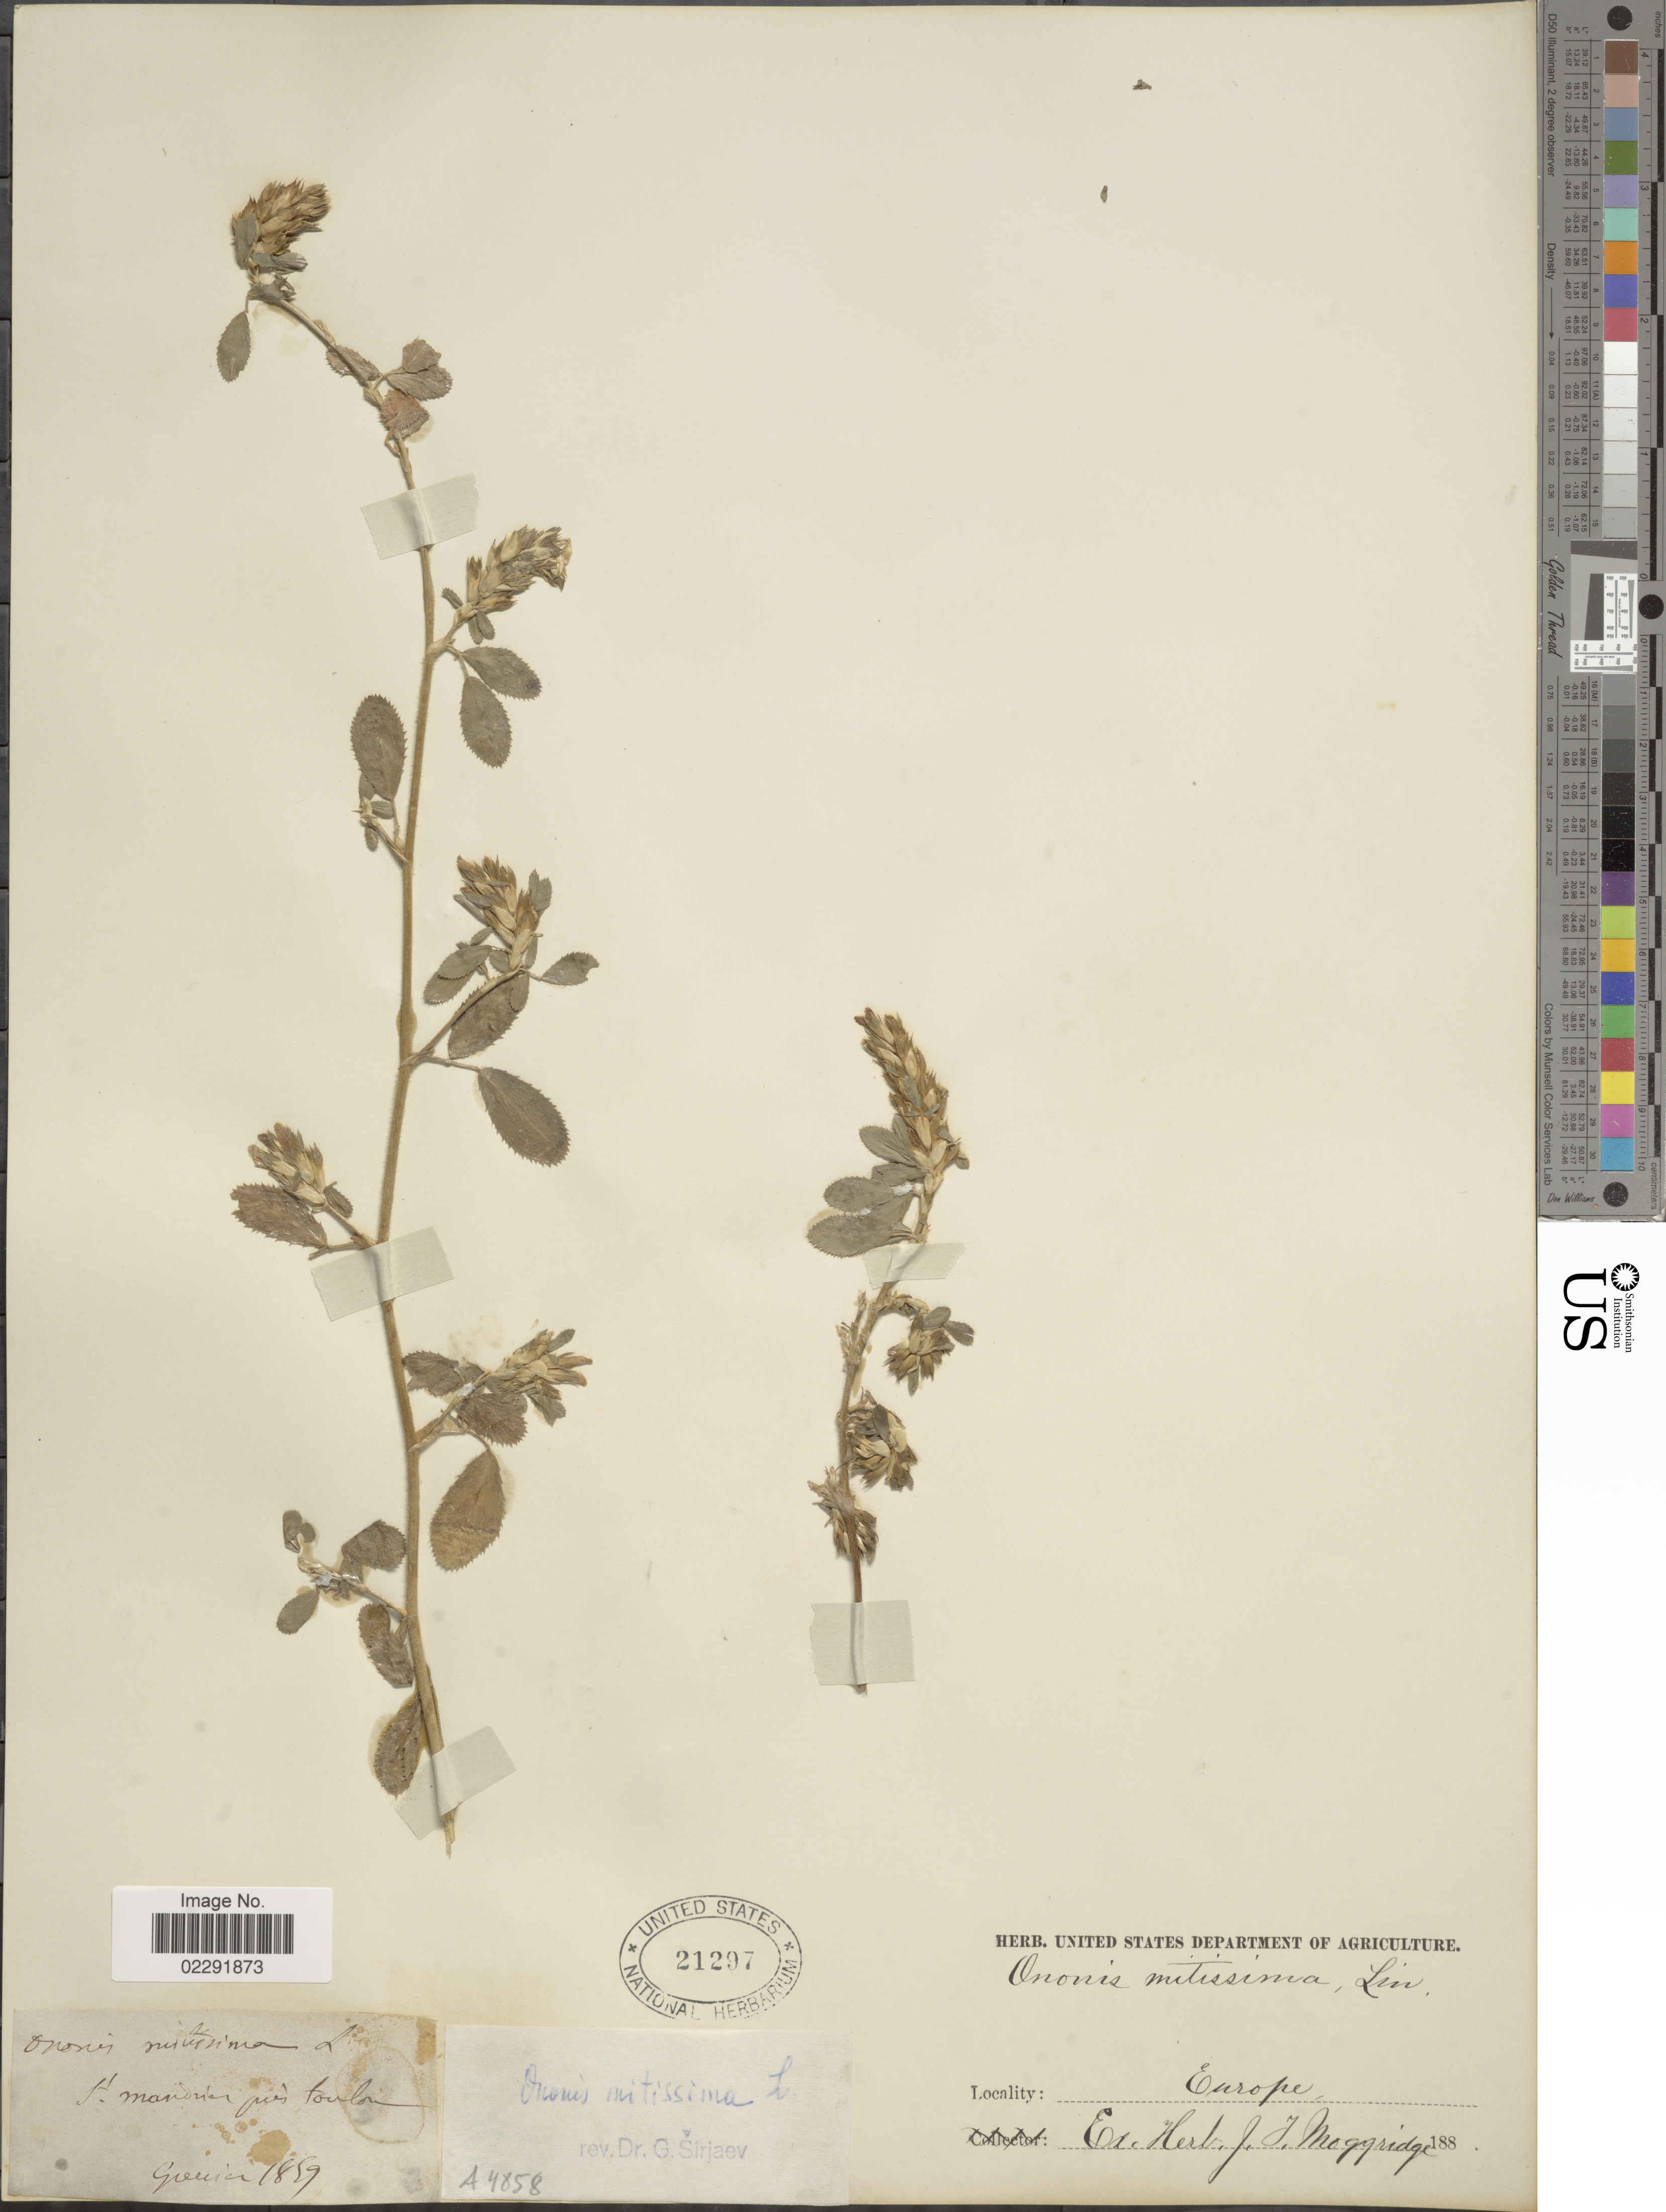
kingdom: Plantae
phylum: Tracheophyta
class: Magnoliopsida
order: Fabales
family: Fabaceae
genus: Ononis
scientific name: Ononis mitissima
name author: L.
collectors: Facchini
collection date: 1889-01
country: France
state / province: Provence-Alpes-Côte d'Azur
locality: Europe, St. Mandrier pres Toulon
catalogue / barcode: US 51297